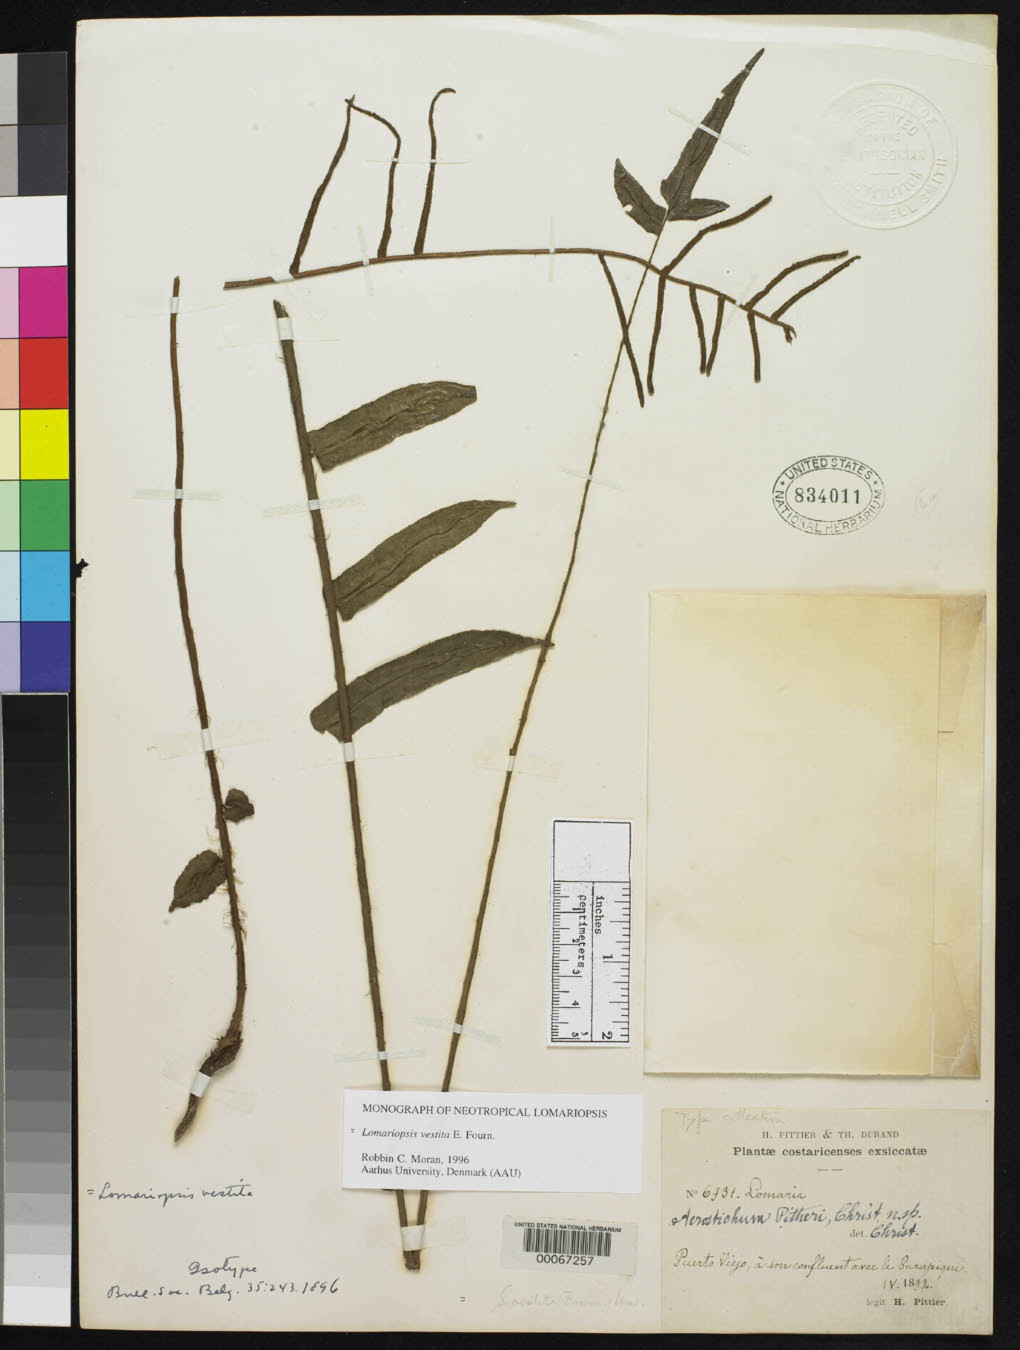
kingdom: Plantae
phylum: Tracheophyta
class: Polypodiopsida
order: Polypodiales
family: Pteridaceae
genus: Acrostichum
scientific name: Acrostichum pittieri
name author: Christ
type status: Isolectotype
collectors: H. F. Pittier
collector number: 6931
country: Costa Rica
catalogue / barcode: US 834011